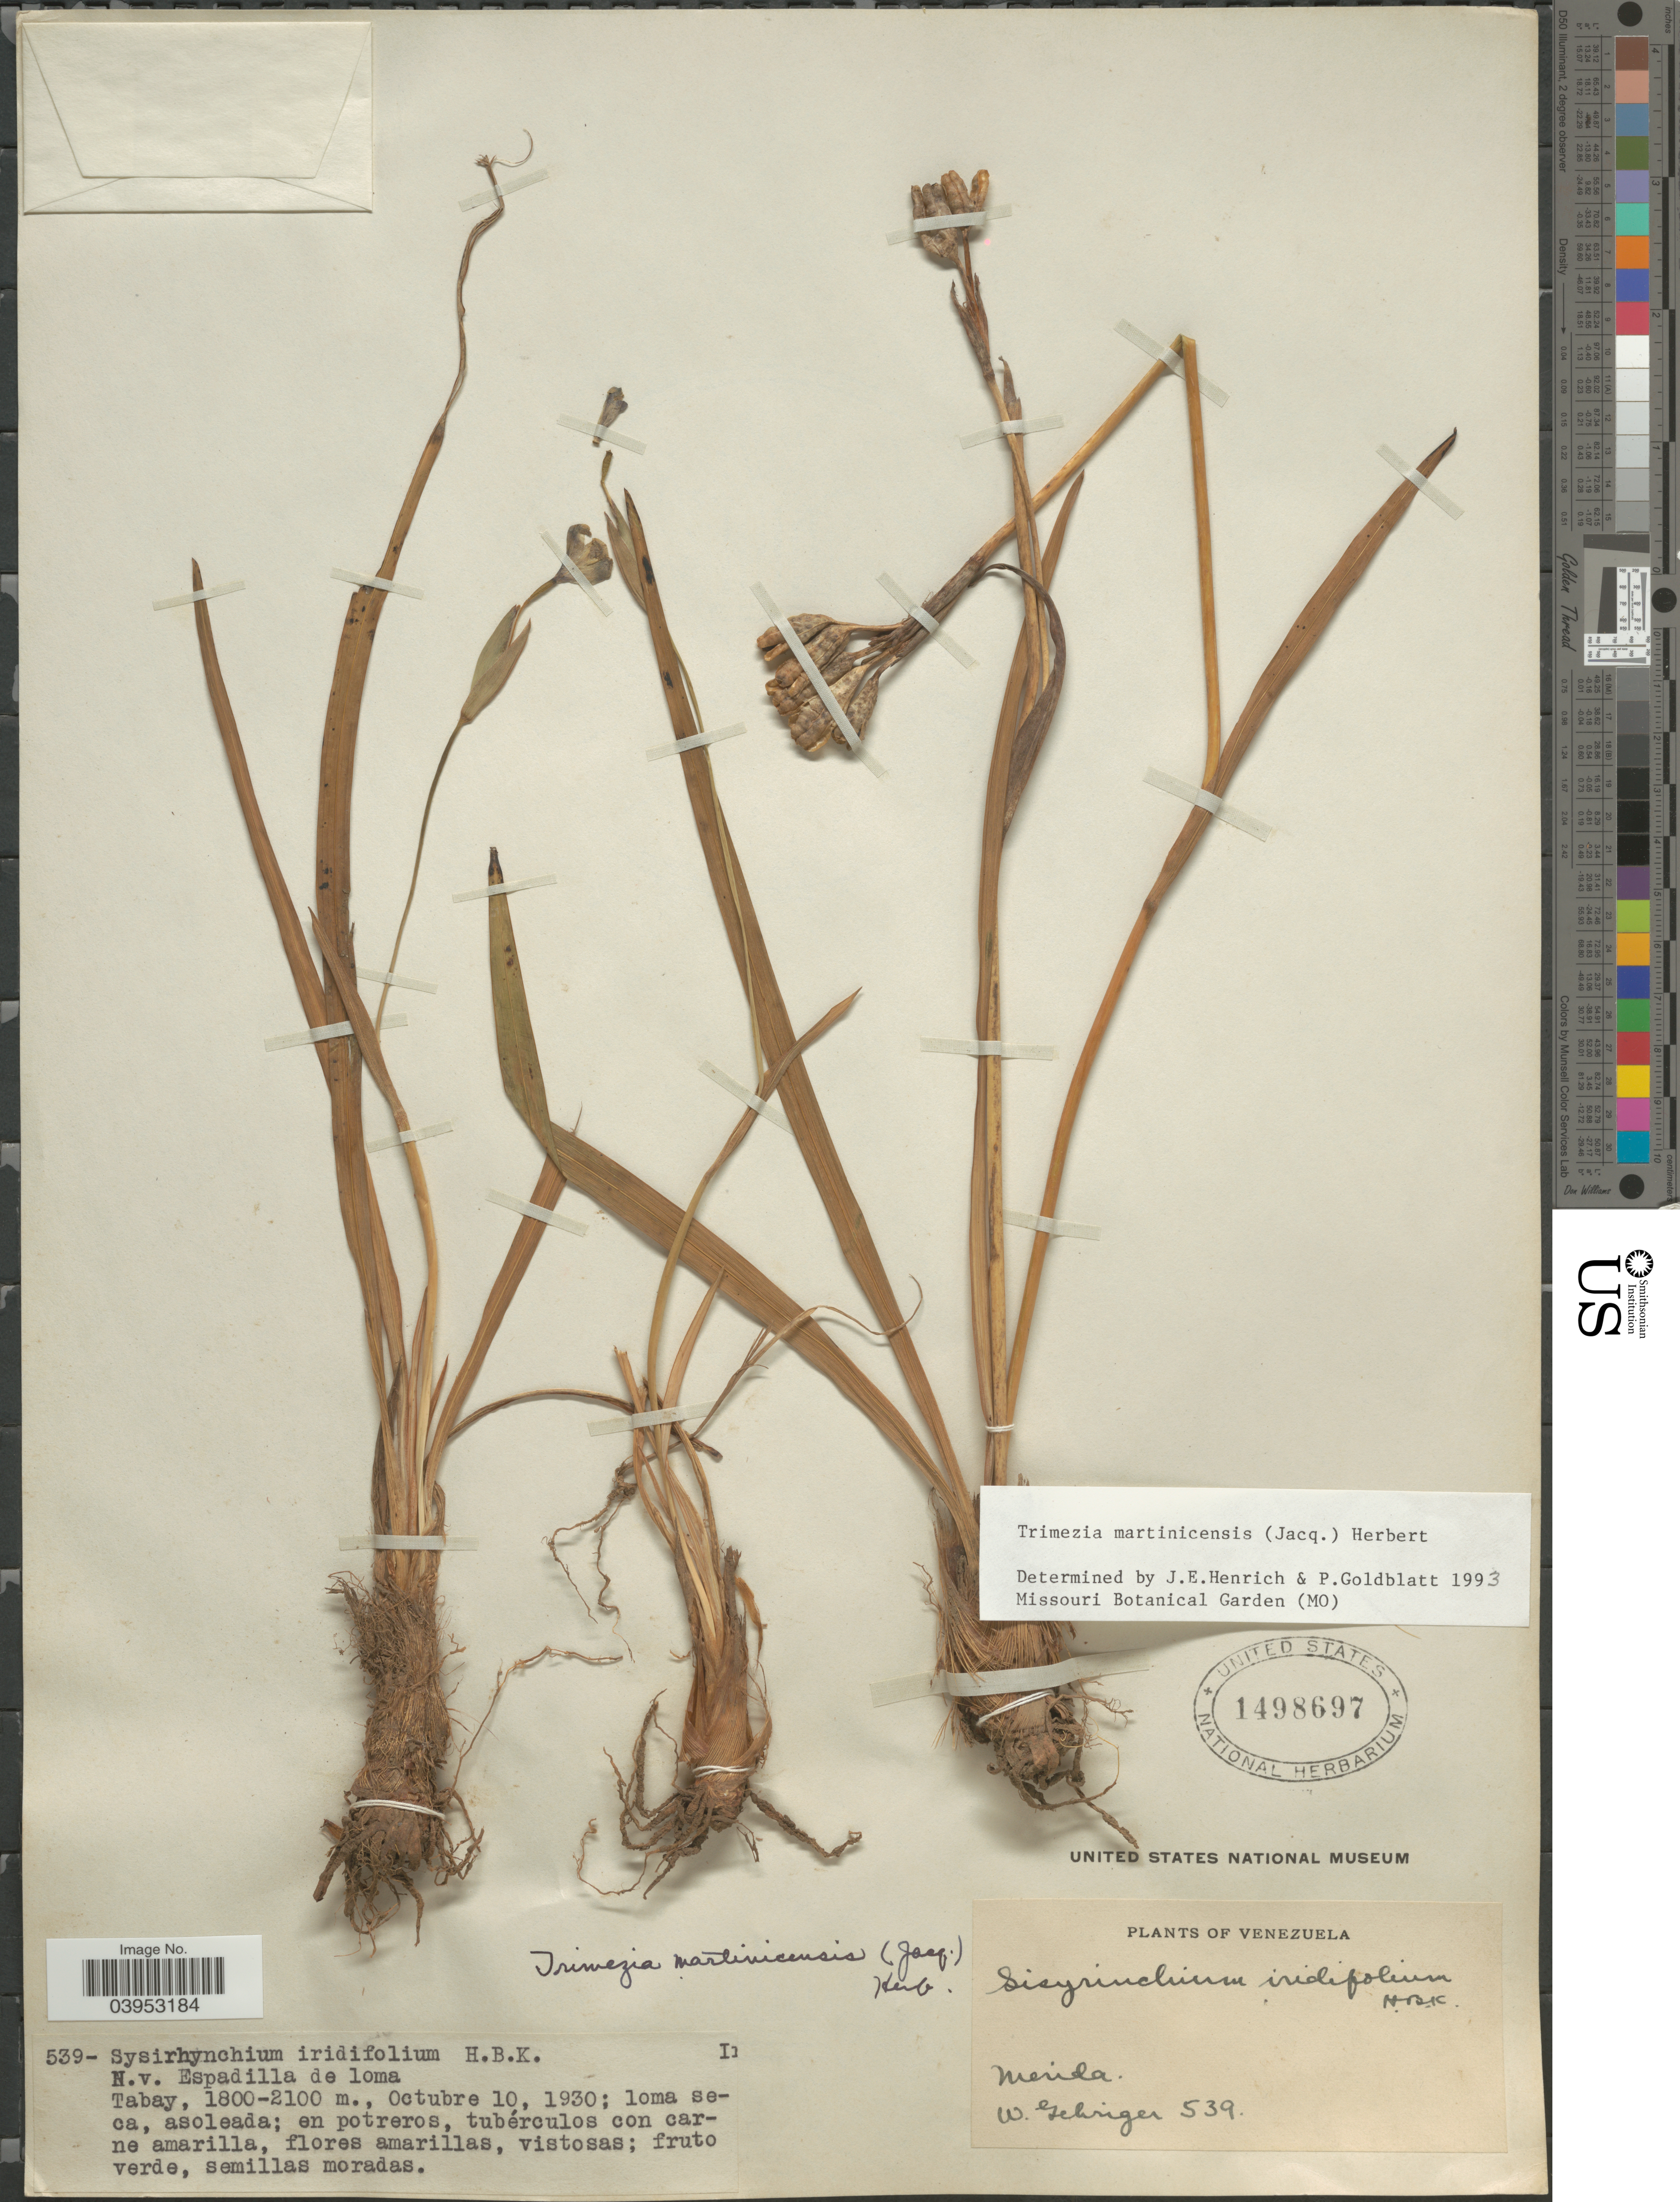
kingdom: Plantae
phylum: Tracheophyta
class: Liliopsida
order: Asparagales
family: Iridaceae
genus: Trimezia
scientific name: Trimezia martinicensis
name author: (Jacq.) Herb.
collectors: W. Gehriger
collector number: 539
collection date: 1930-10-10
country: Venezuela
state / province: Merida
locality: Tabay.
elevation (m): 1800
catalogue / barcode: US 1498697